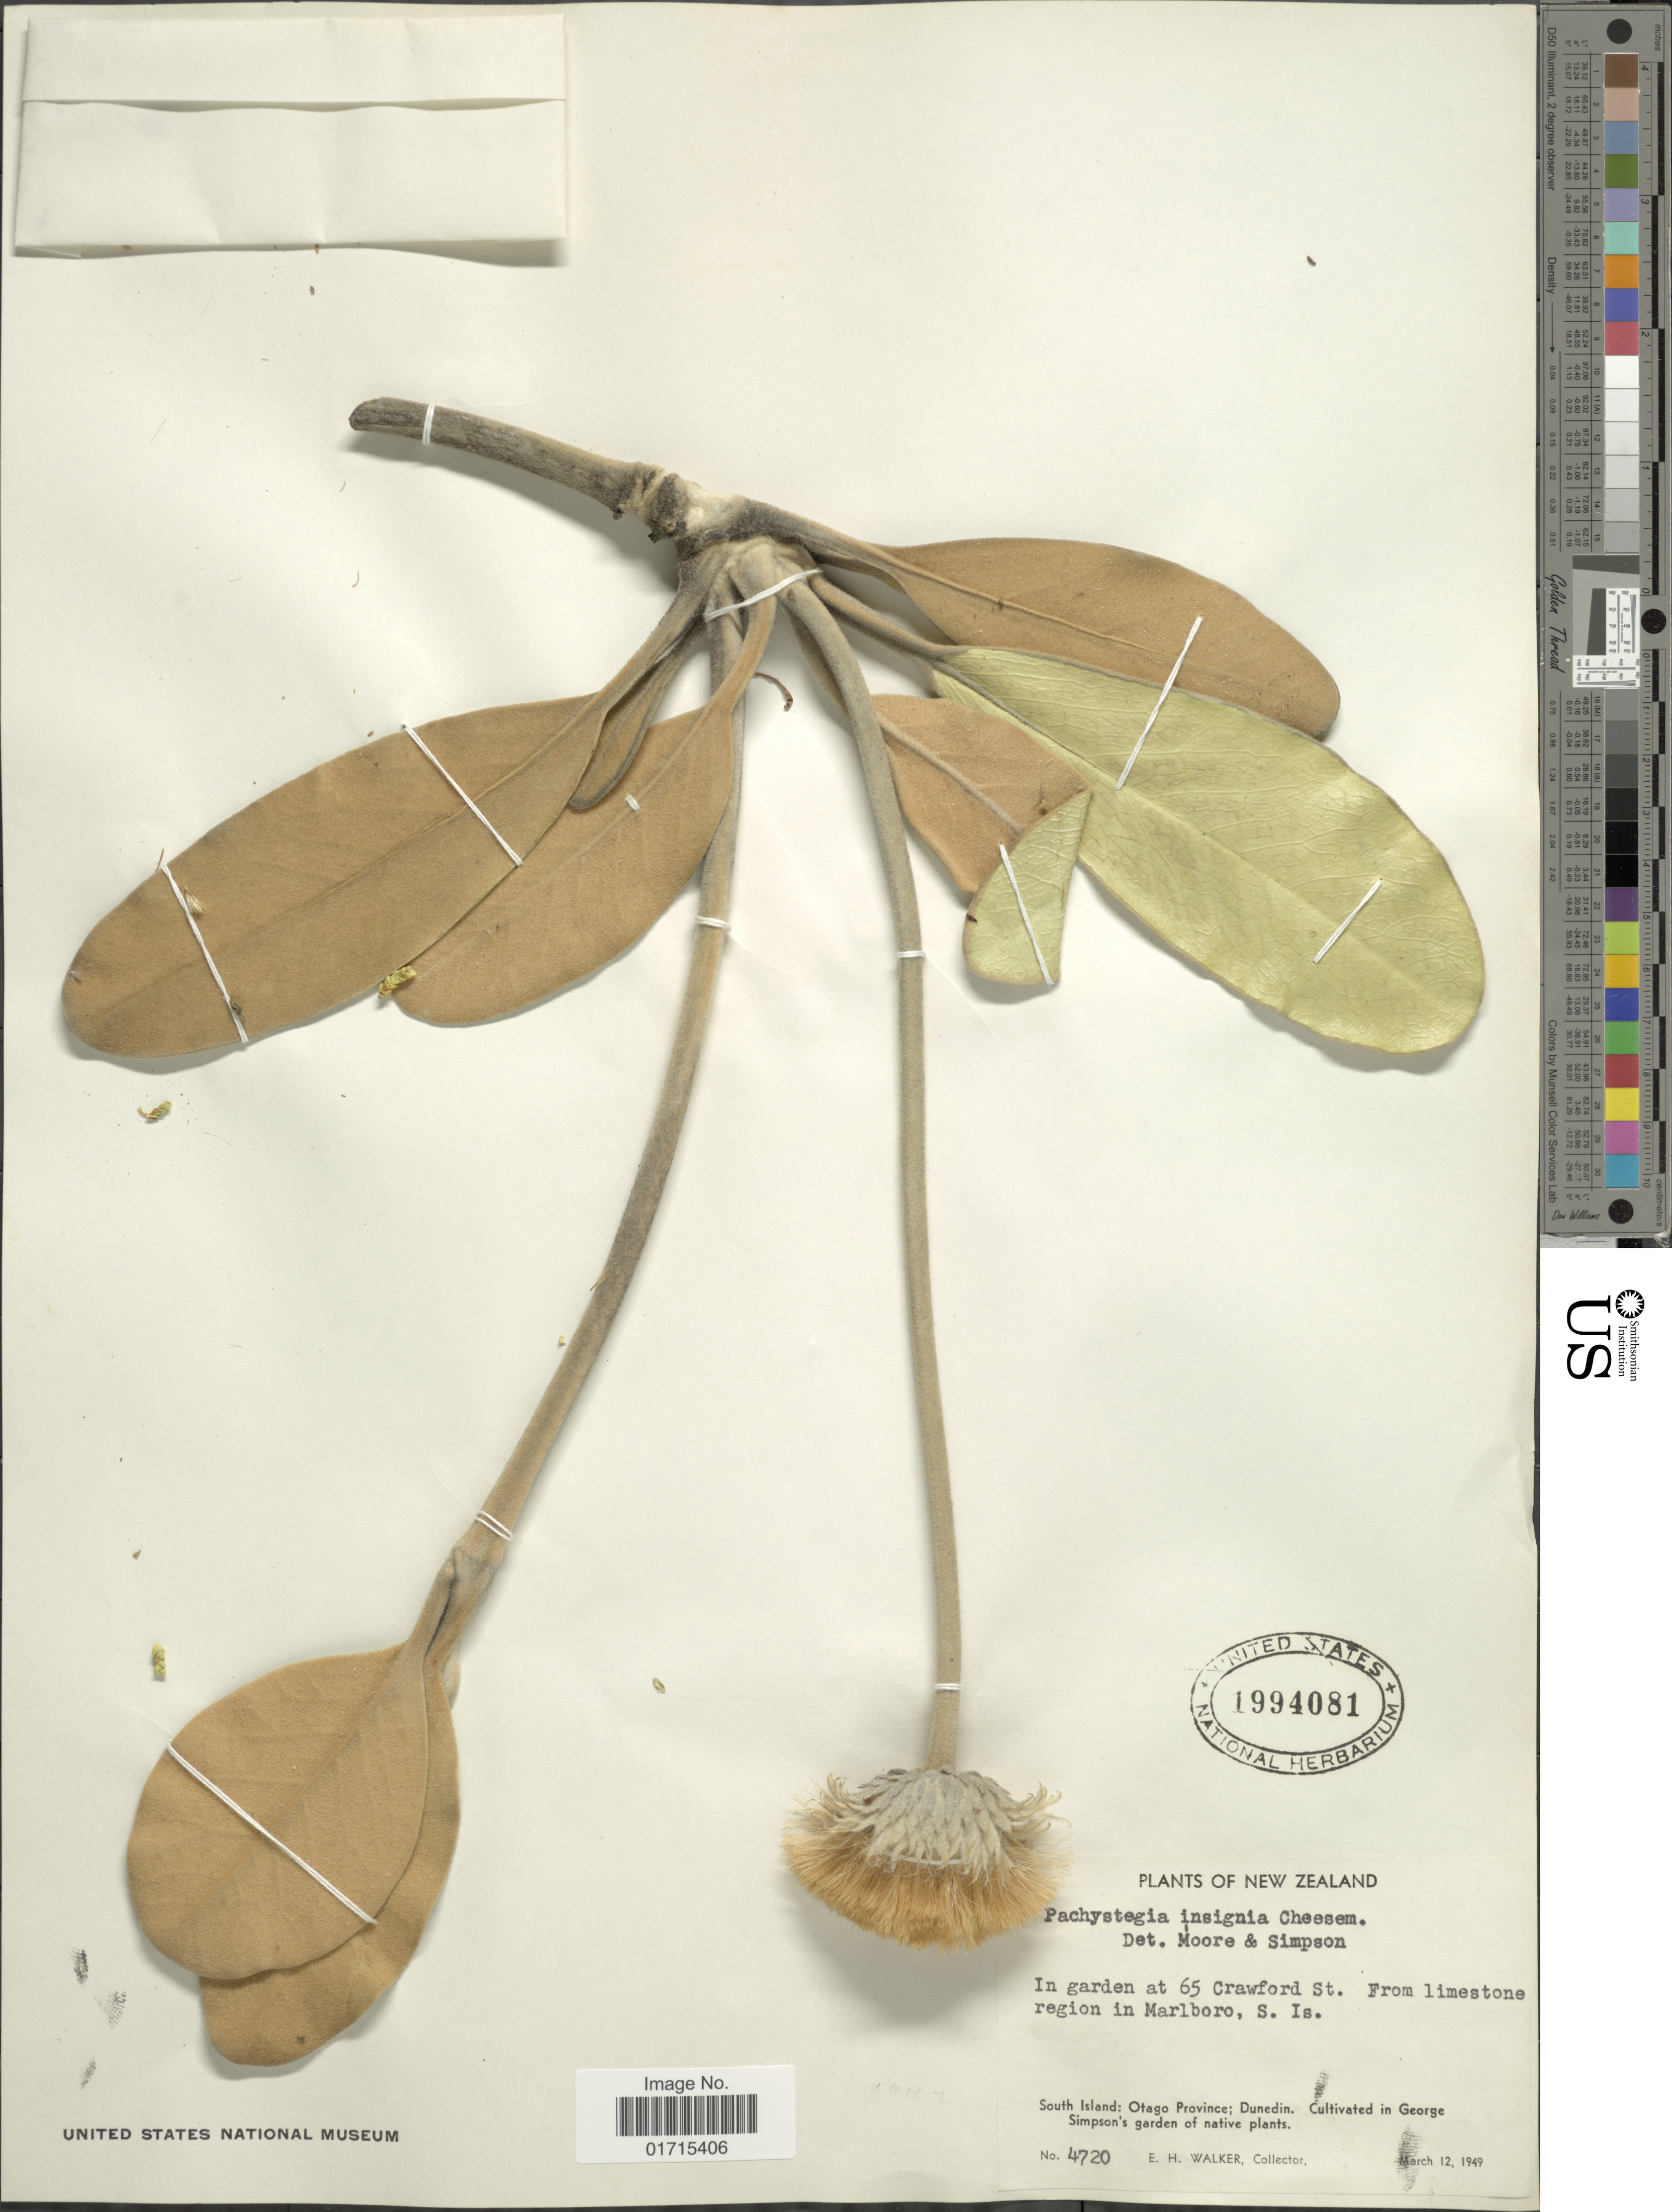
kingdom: Plantae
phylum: Tracheophyta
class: Magnoliopsida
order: Asterales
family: Asteraceae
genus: Pachystegia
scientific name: Pachystegia insigne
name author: Cheeseman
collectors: E. H. Walker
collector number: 4720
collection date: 1949-03-12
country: New Zealand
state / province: Otago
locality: New Zealand. South Island: Otago Province; Dunedin. in George Simpson's garden of native plants. From Limestone region in Marlboro, S. Is.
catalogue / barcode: US 1994081